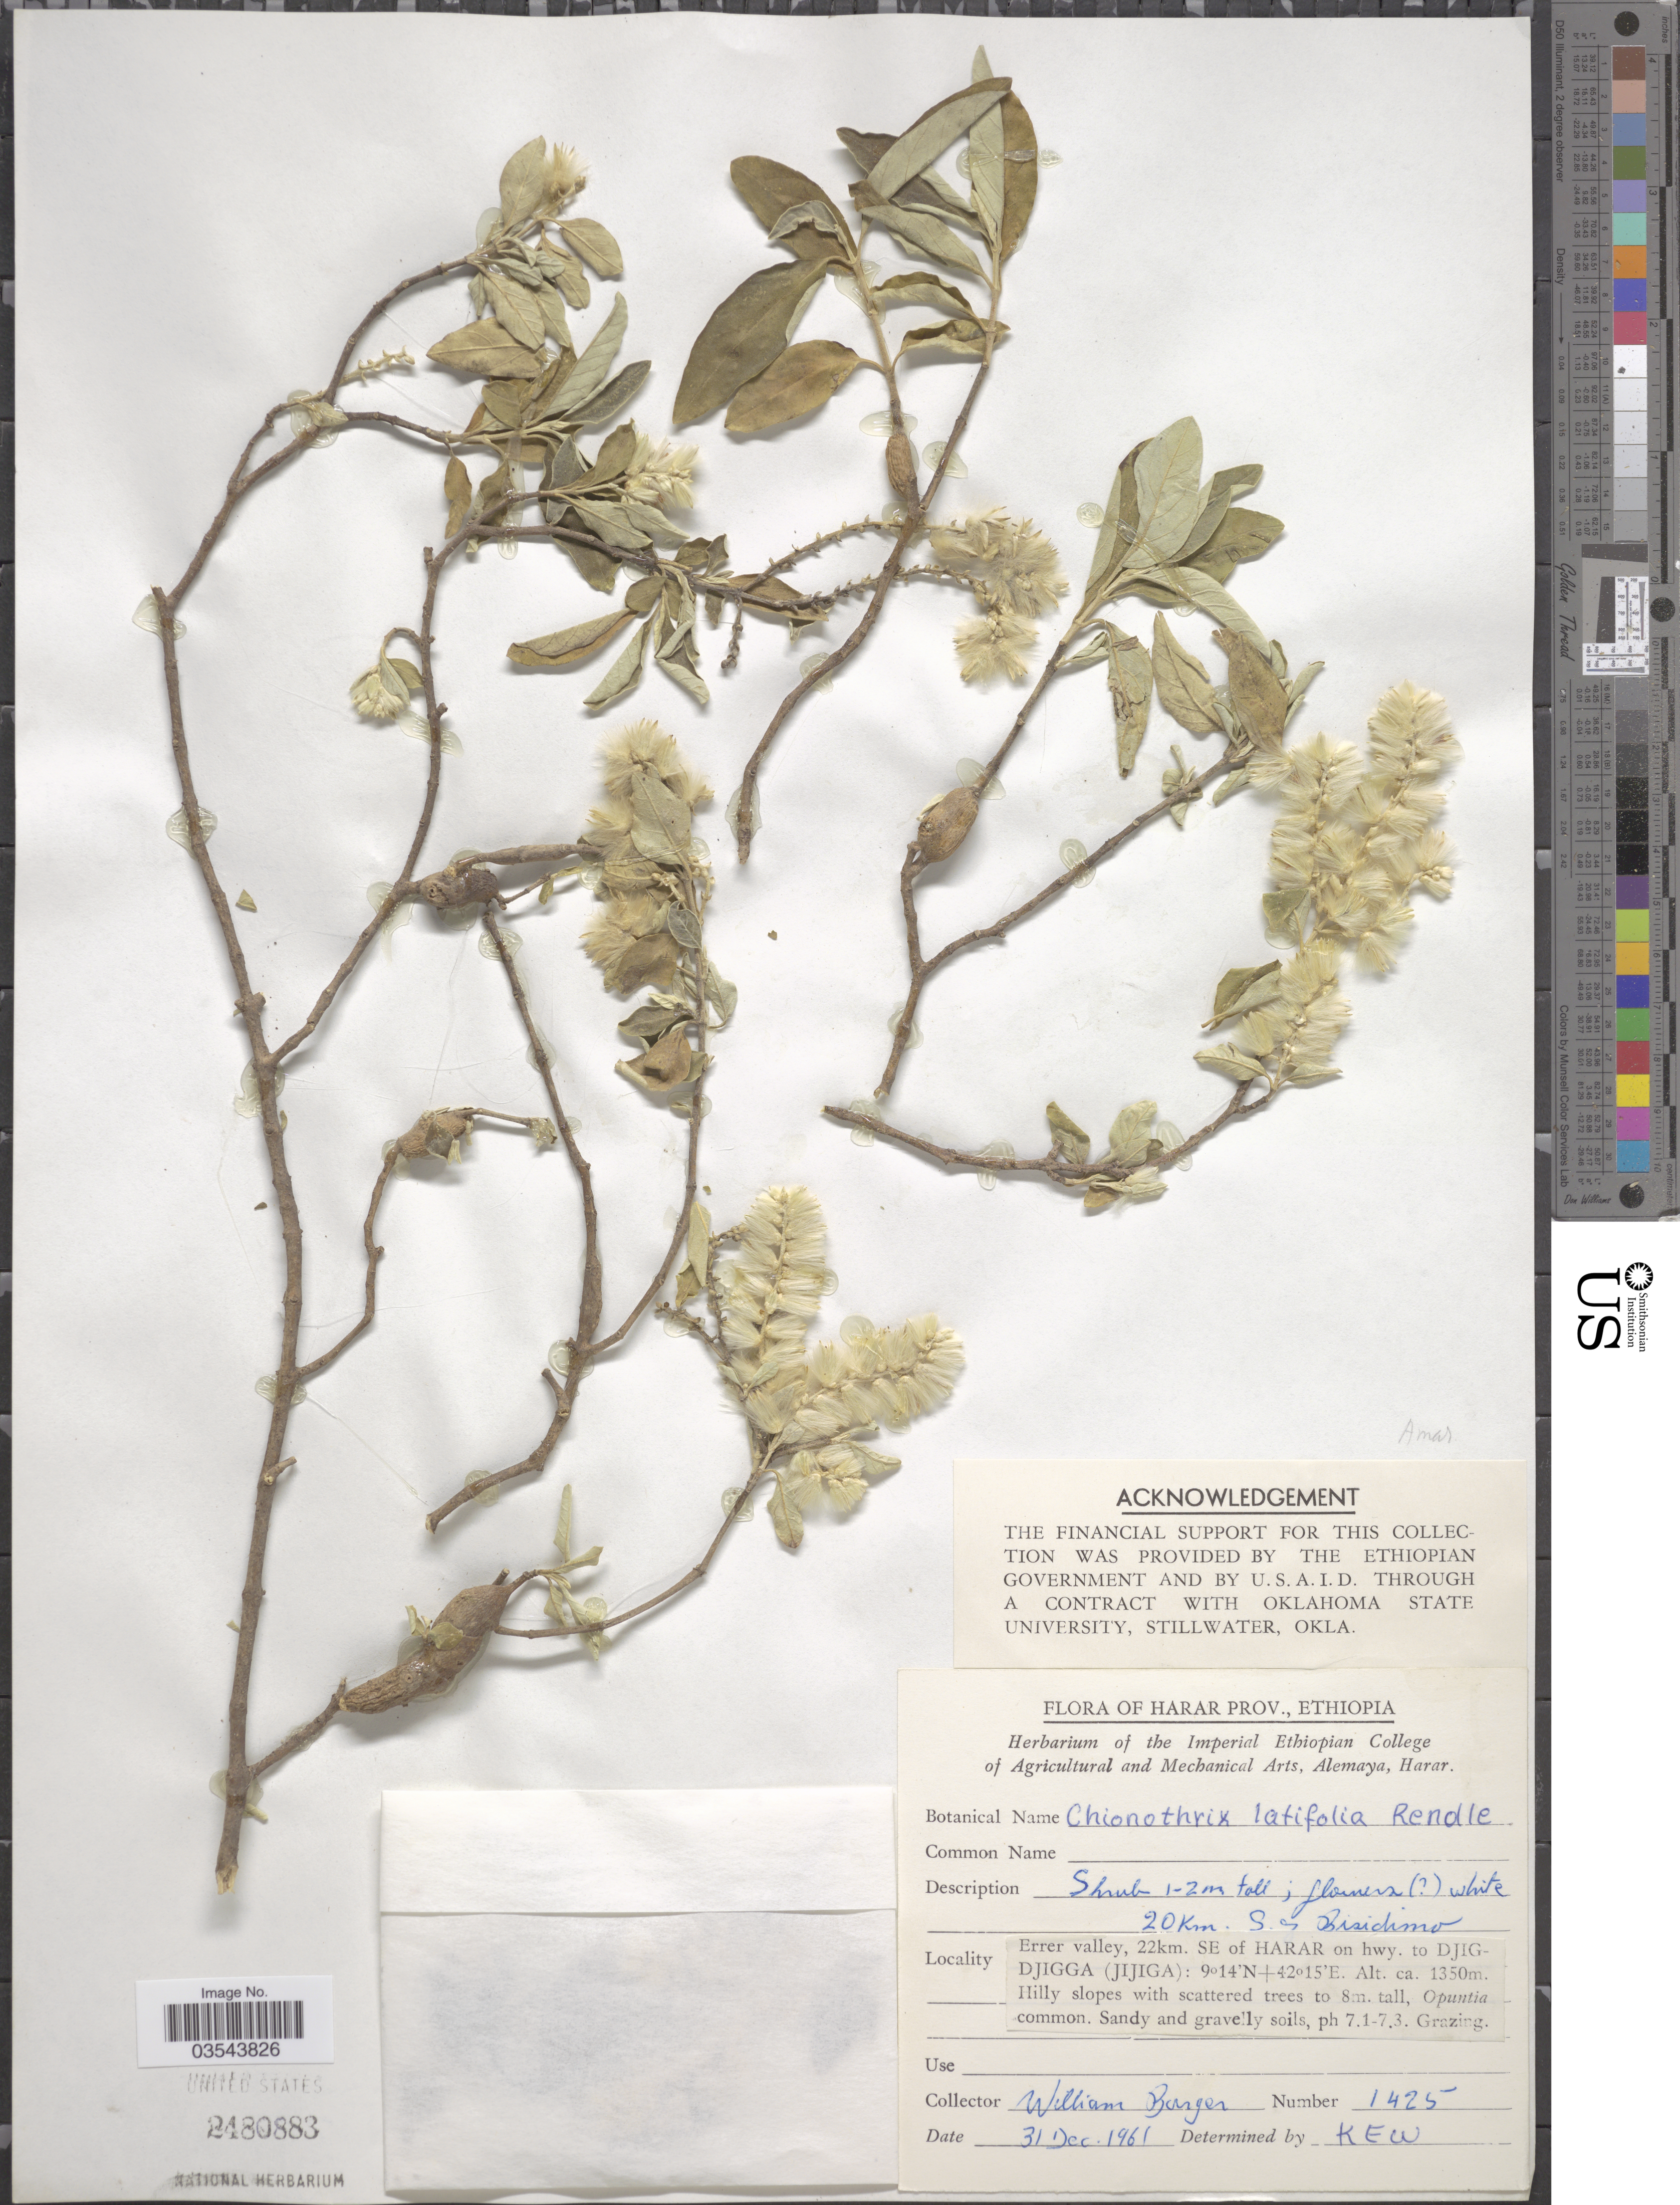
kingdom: Plantae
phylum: Tracheophyta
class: Magnoliopsida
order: Caryophyllales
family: Amaranthaceae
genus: Chionothrix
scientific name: Chionothrix latifolia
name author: Rendle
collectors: W. Burger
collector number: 1425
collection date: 1961-12-31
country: Ethiopia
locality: Harar Prov., 20 Km. S. of Bisidimo. Errer valley, 22km. SE of Harar on hwy. to Djig-Djigga (Jijiga).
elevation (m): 1350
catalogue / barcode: US 2480883